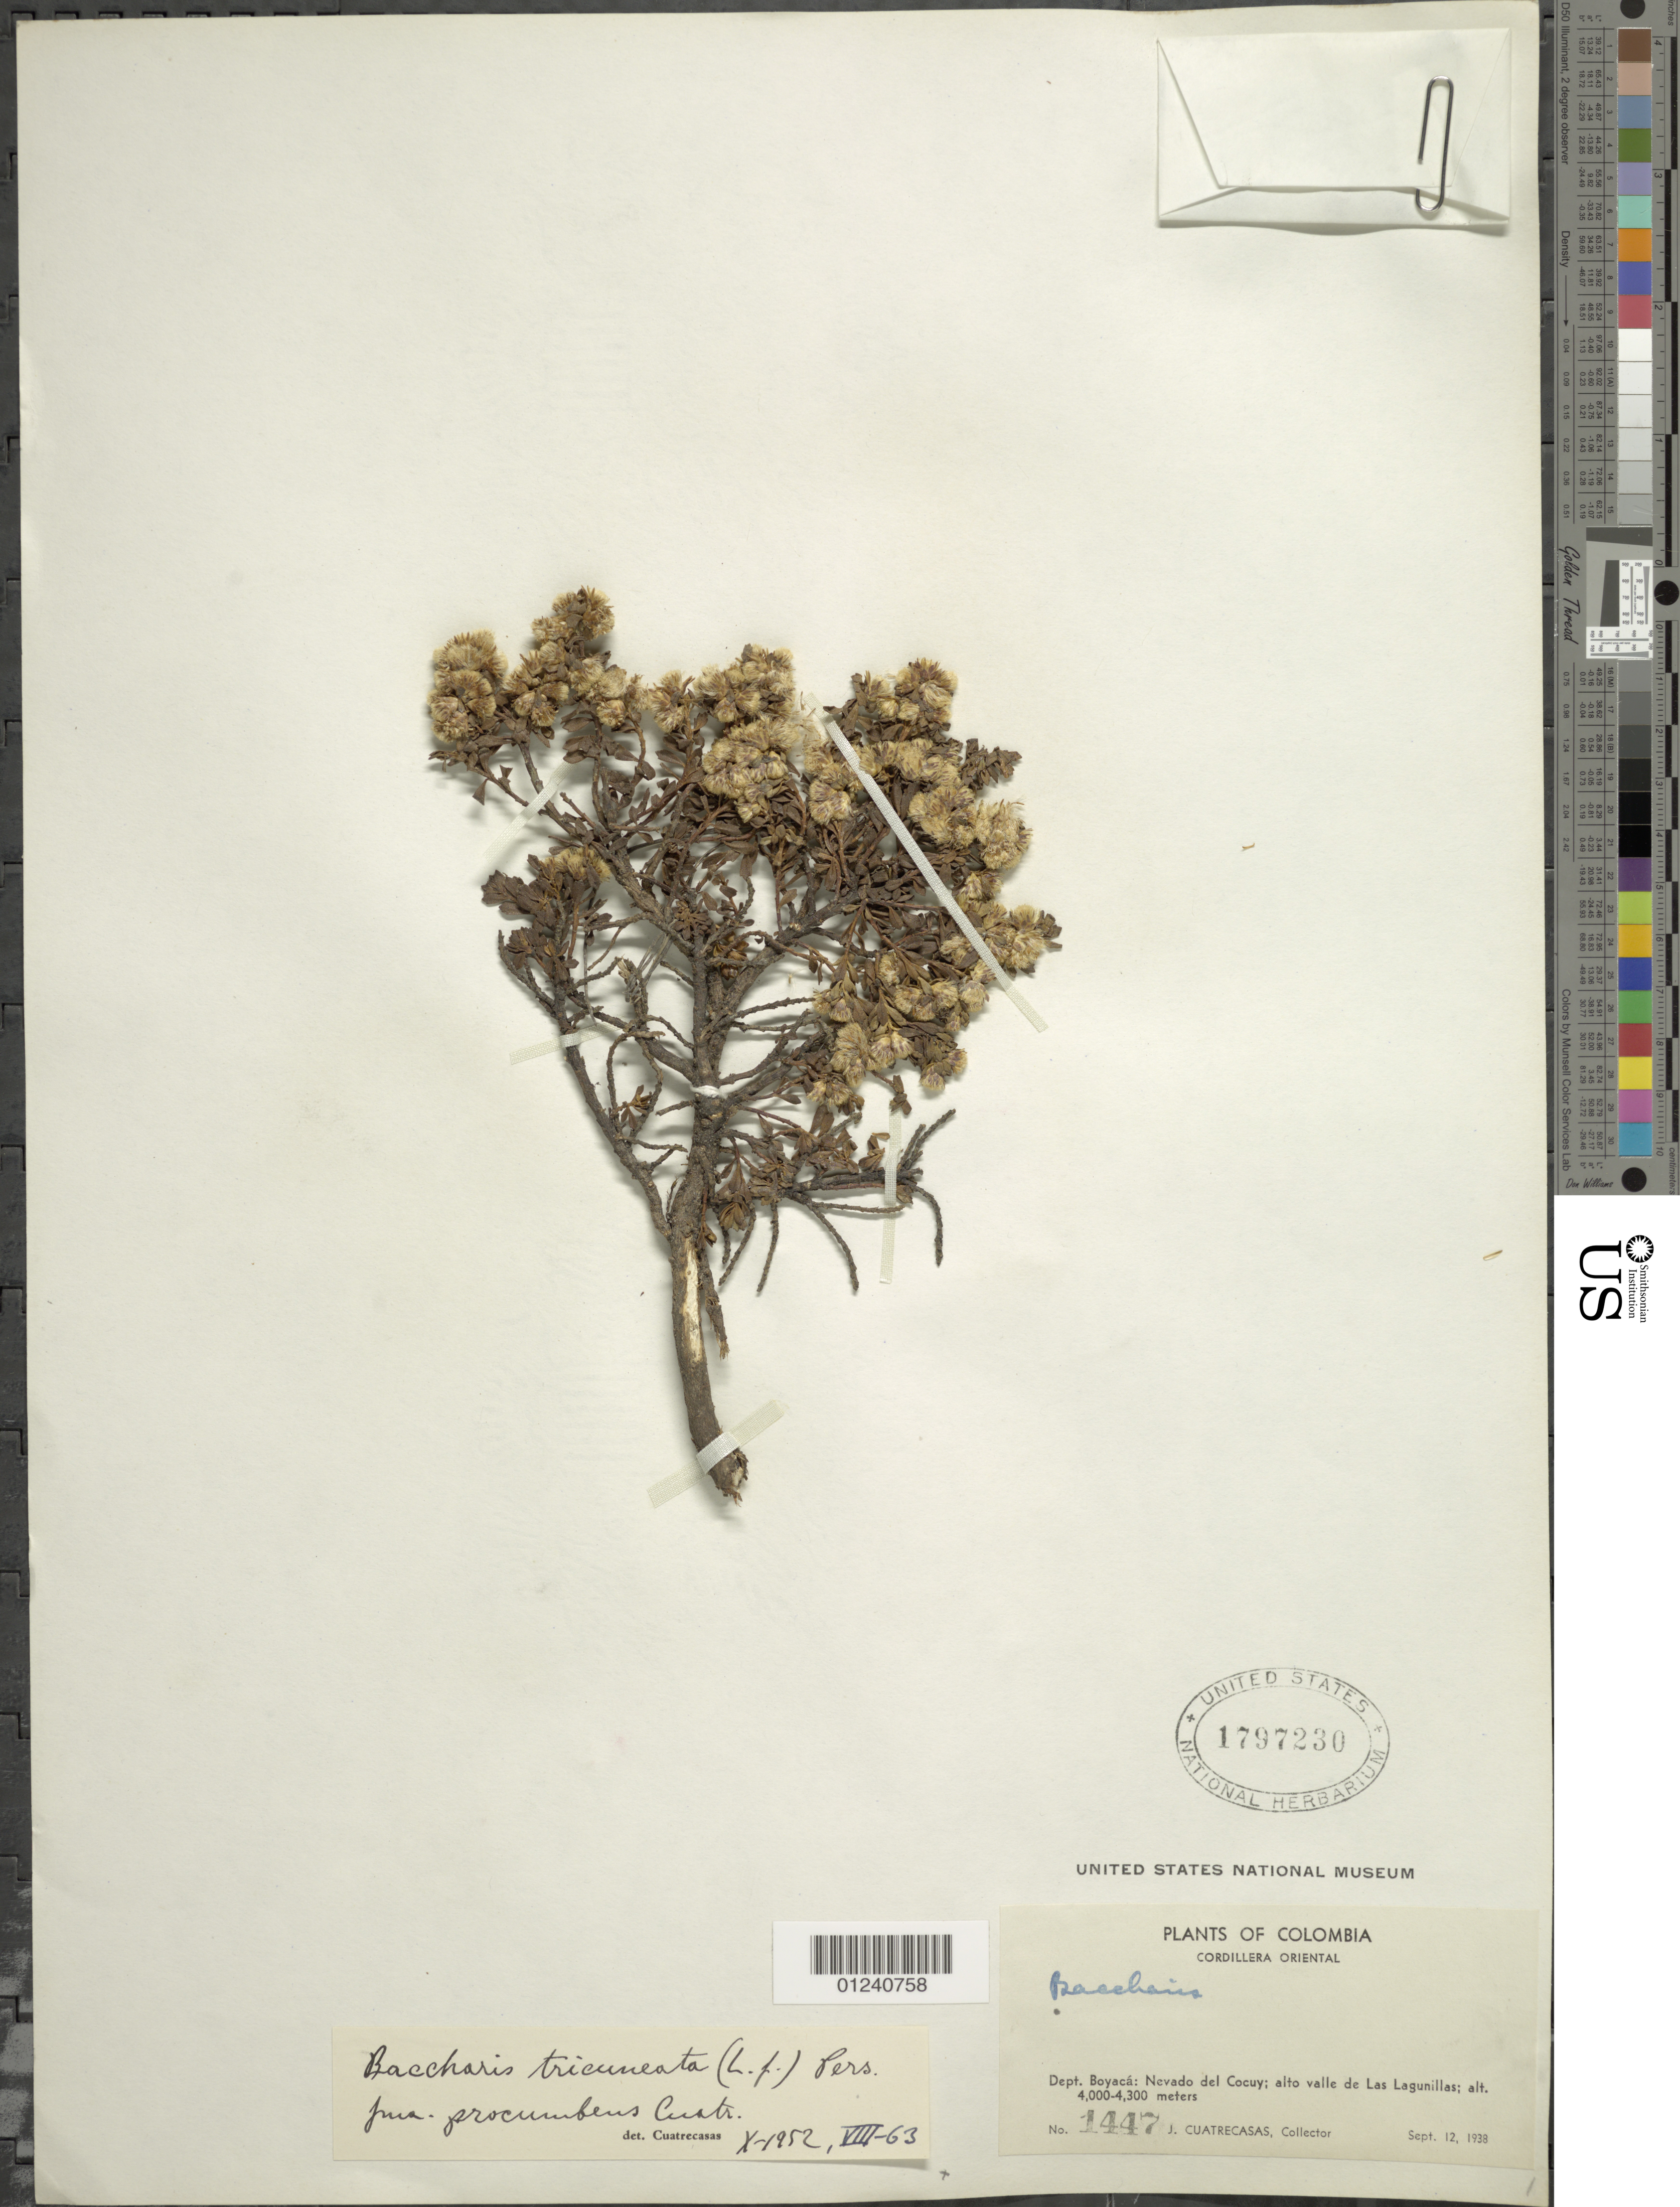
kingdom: Plantae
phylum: Tracheophyta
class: Magnoliopsida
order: Asterales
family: Asteraceae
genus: Baccharis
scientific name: Baccharis tricuneata f. procumbens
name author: Cuatrec.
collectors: J. Cuatrecasas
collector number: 1447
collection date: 1938-09-12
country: Colombia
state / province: Boyacá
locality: Nevado del Cocuy; alto valle de Las Lagunillas.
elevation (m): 4000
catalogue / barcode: US 1797230